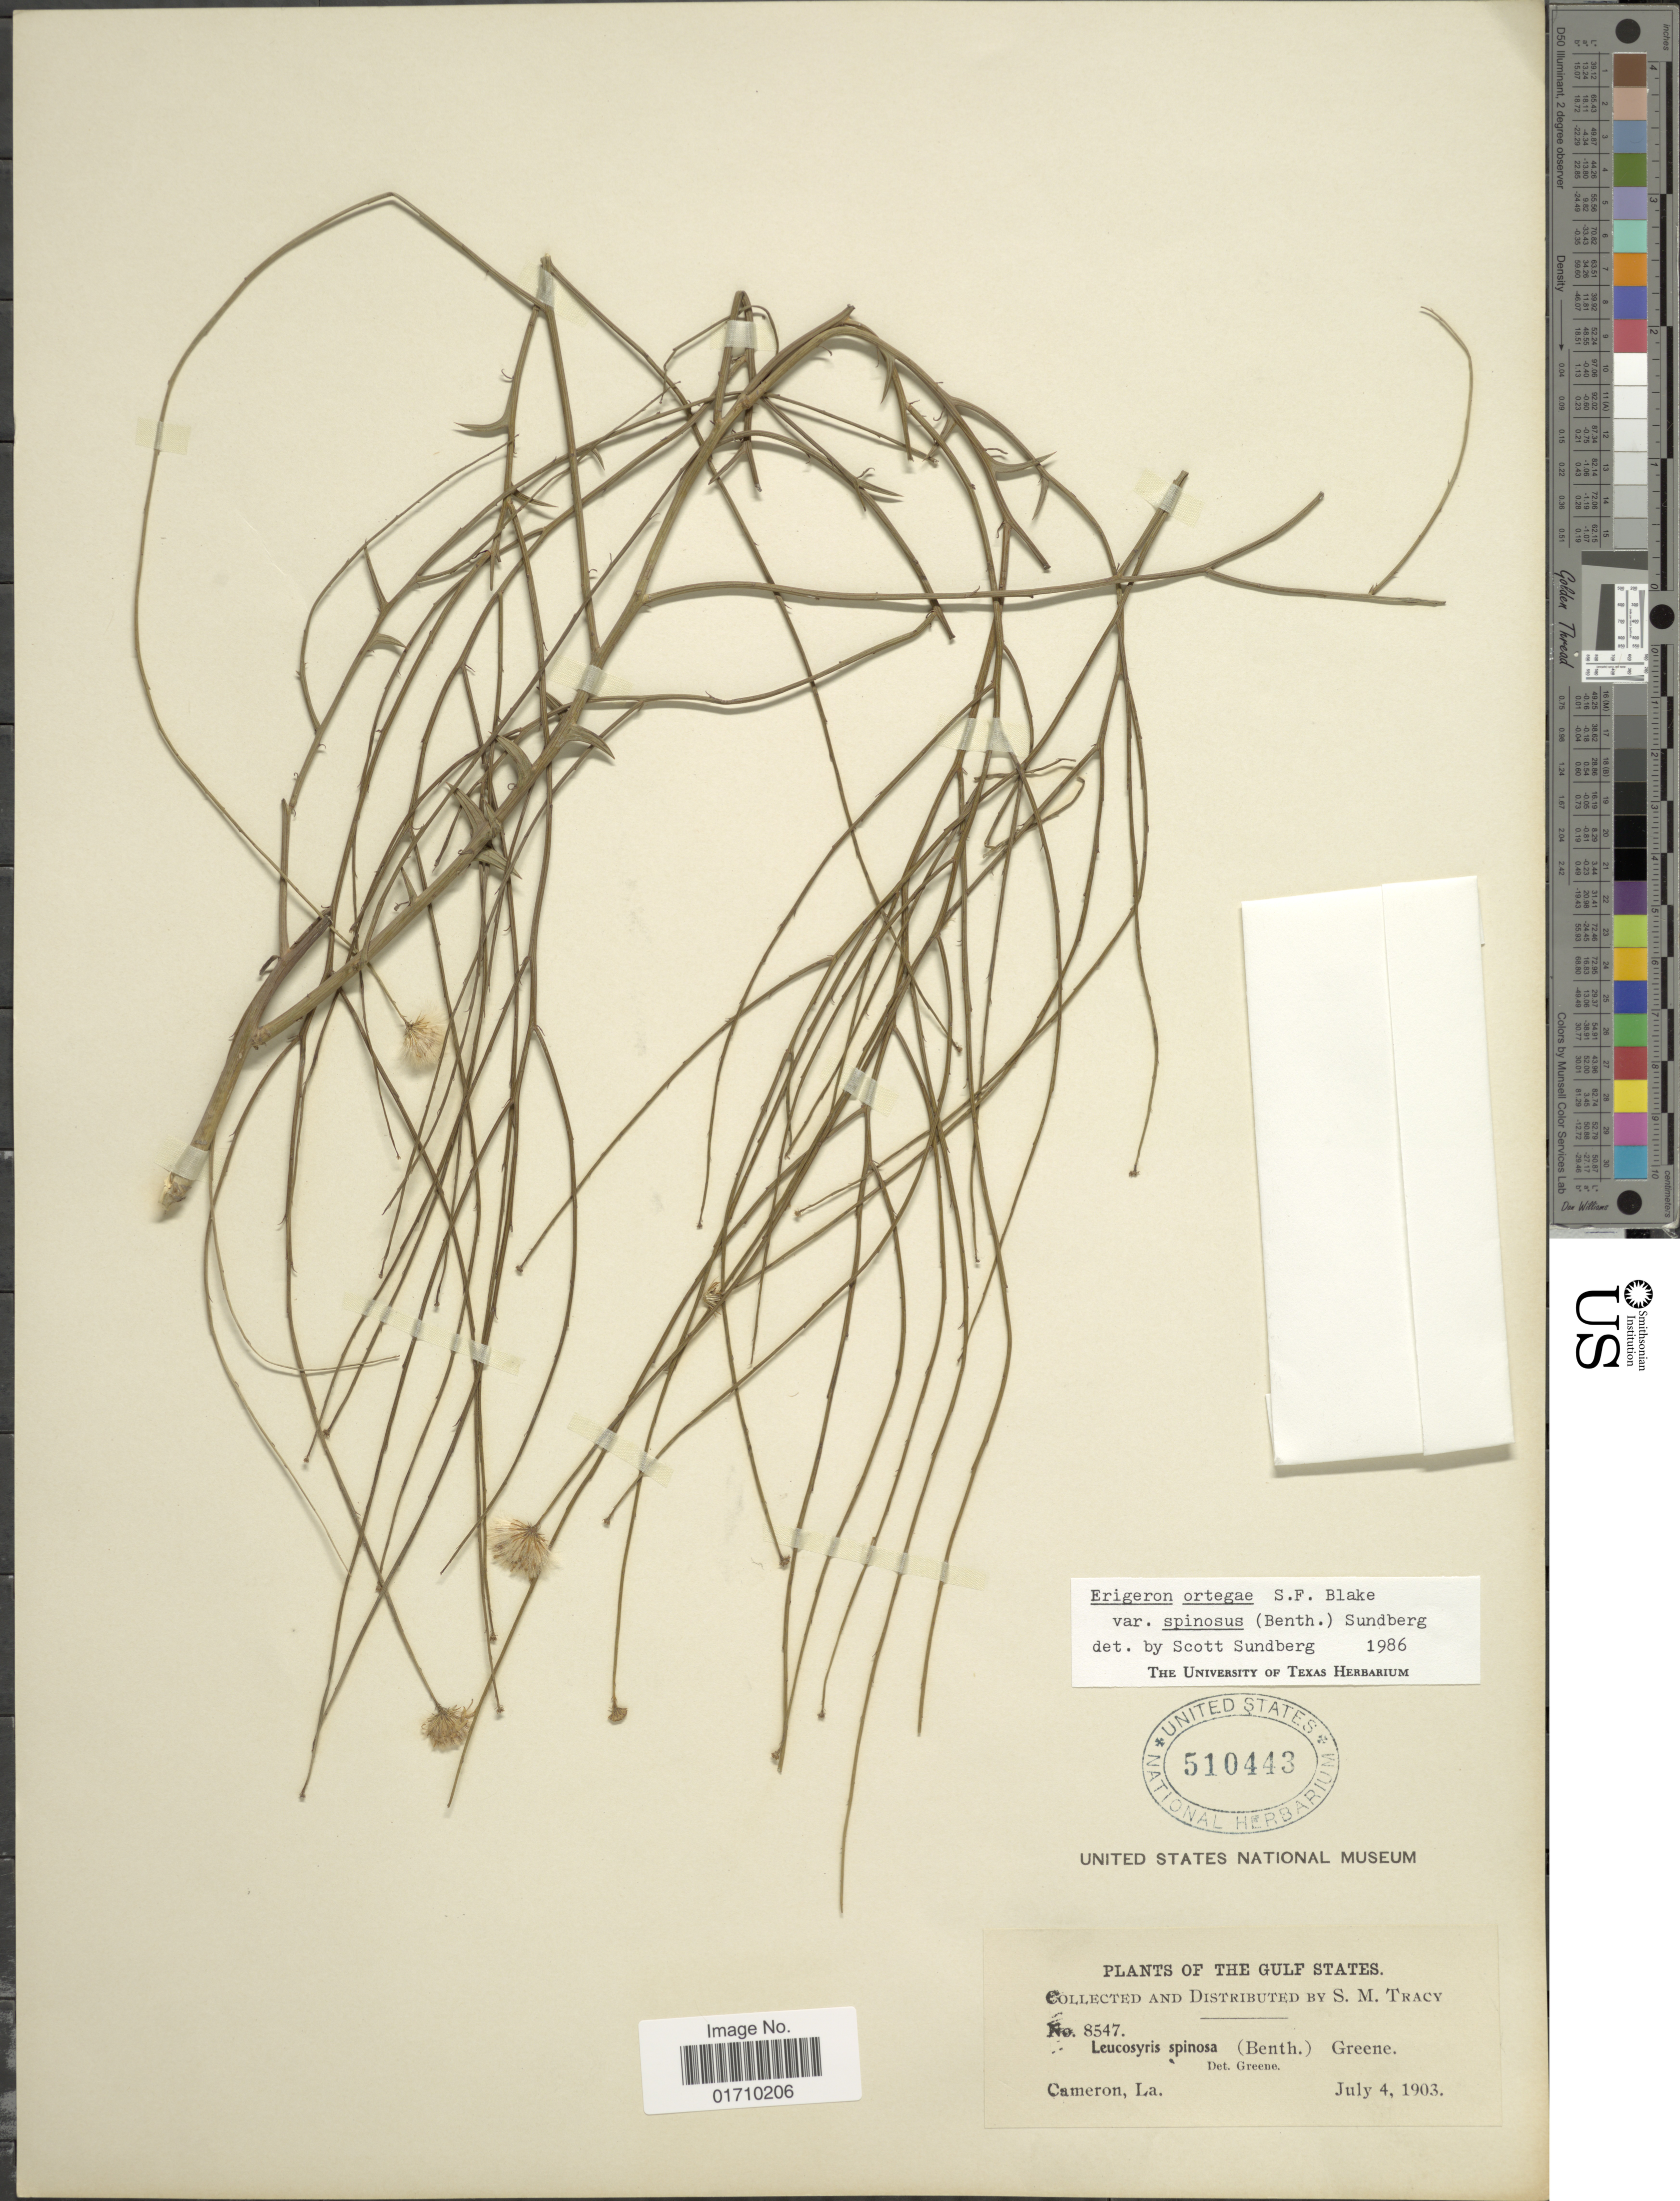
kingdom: Plantae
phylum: Tracheophyta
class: Magnoliopsida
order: Asterales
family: Asteraceae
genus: Chloracantha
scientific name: Chloracantha spinosa var. spinosa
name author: (Benth.) G.L. Nesom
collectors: S. M. Tracy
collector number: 8547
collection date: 1903-07-04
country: United States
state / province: Louisiana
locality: The Gulf States, Cameron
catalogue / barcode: US 510443